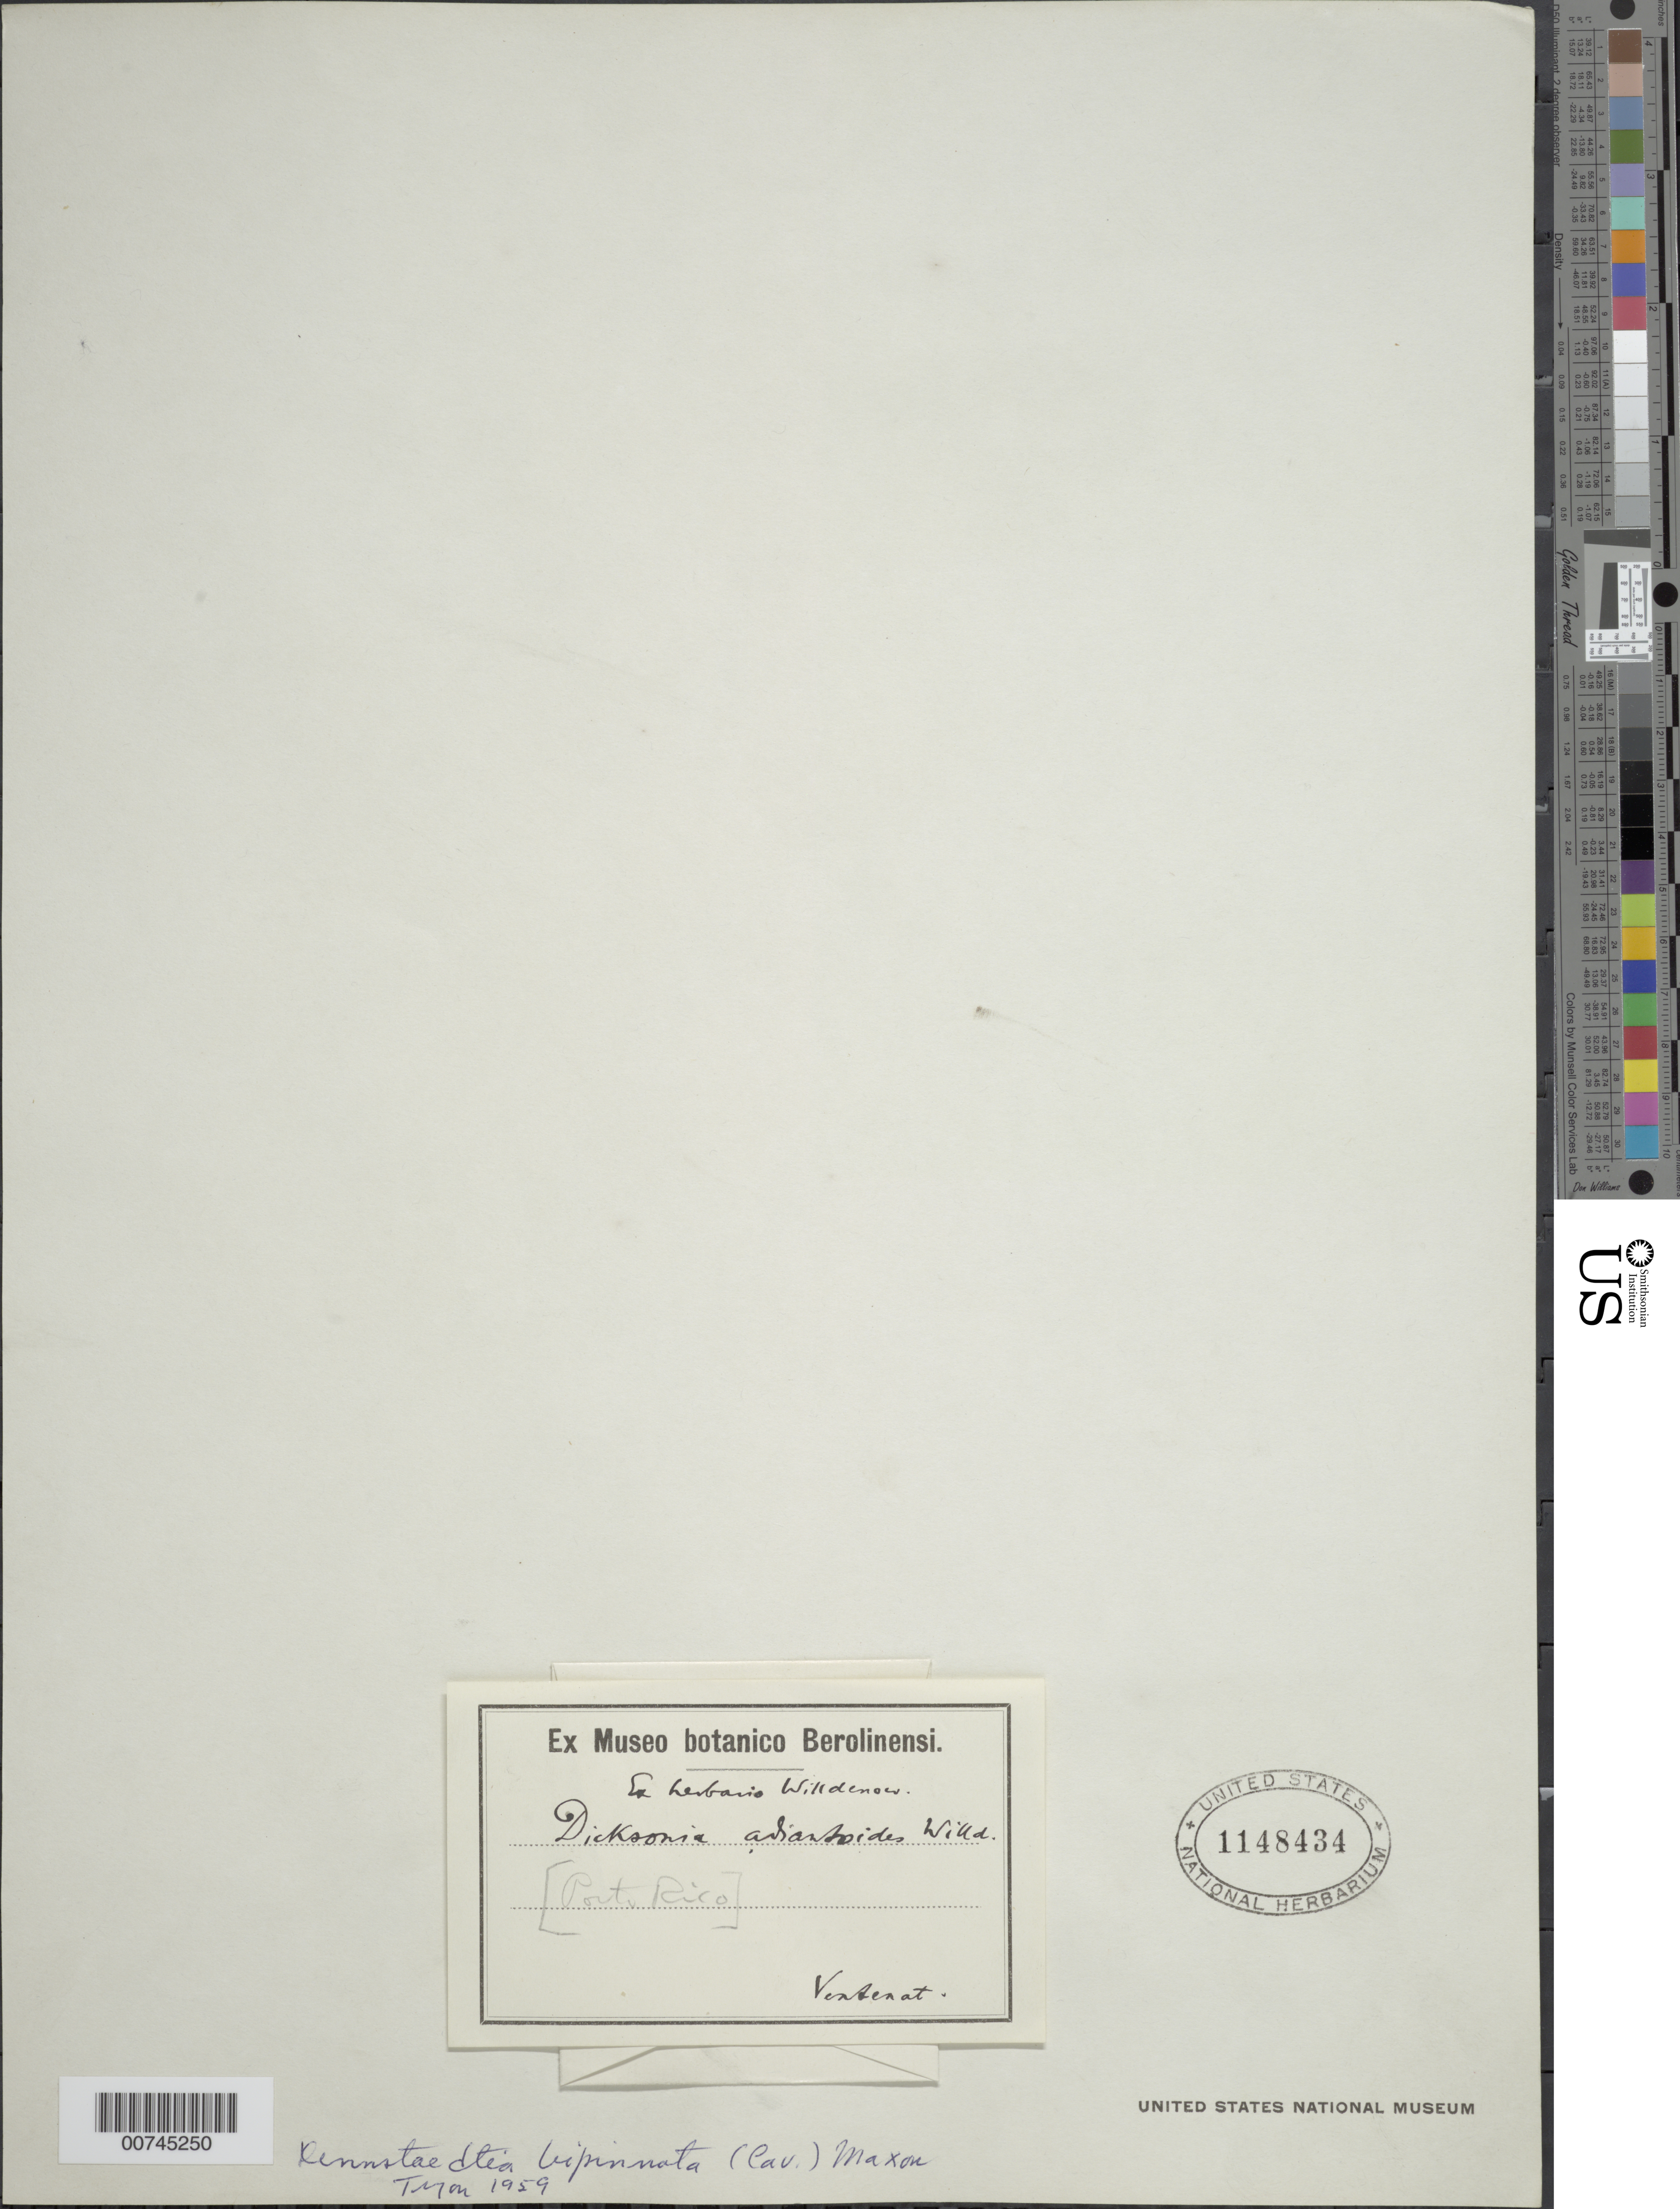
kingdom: Plantae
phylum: Tracheophyta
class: Polypodiopsida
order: Polypodiales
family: Dennstaedtiaceae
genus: Dennstaedtia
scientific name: Dennstaedtia bipinnata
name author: (Cav.) Maxon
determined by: Tryon, A. F.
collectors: -. Ventenat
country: Puerto Rico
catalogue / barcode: US 1148434